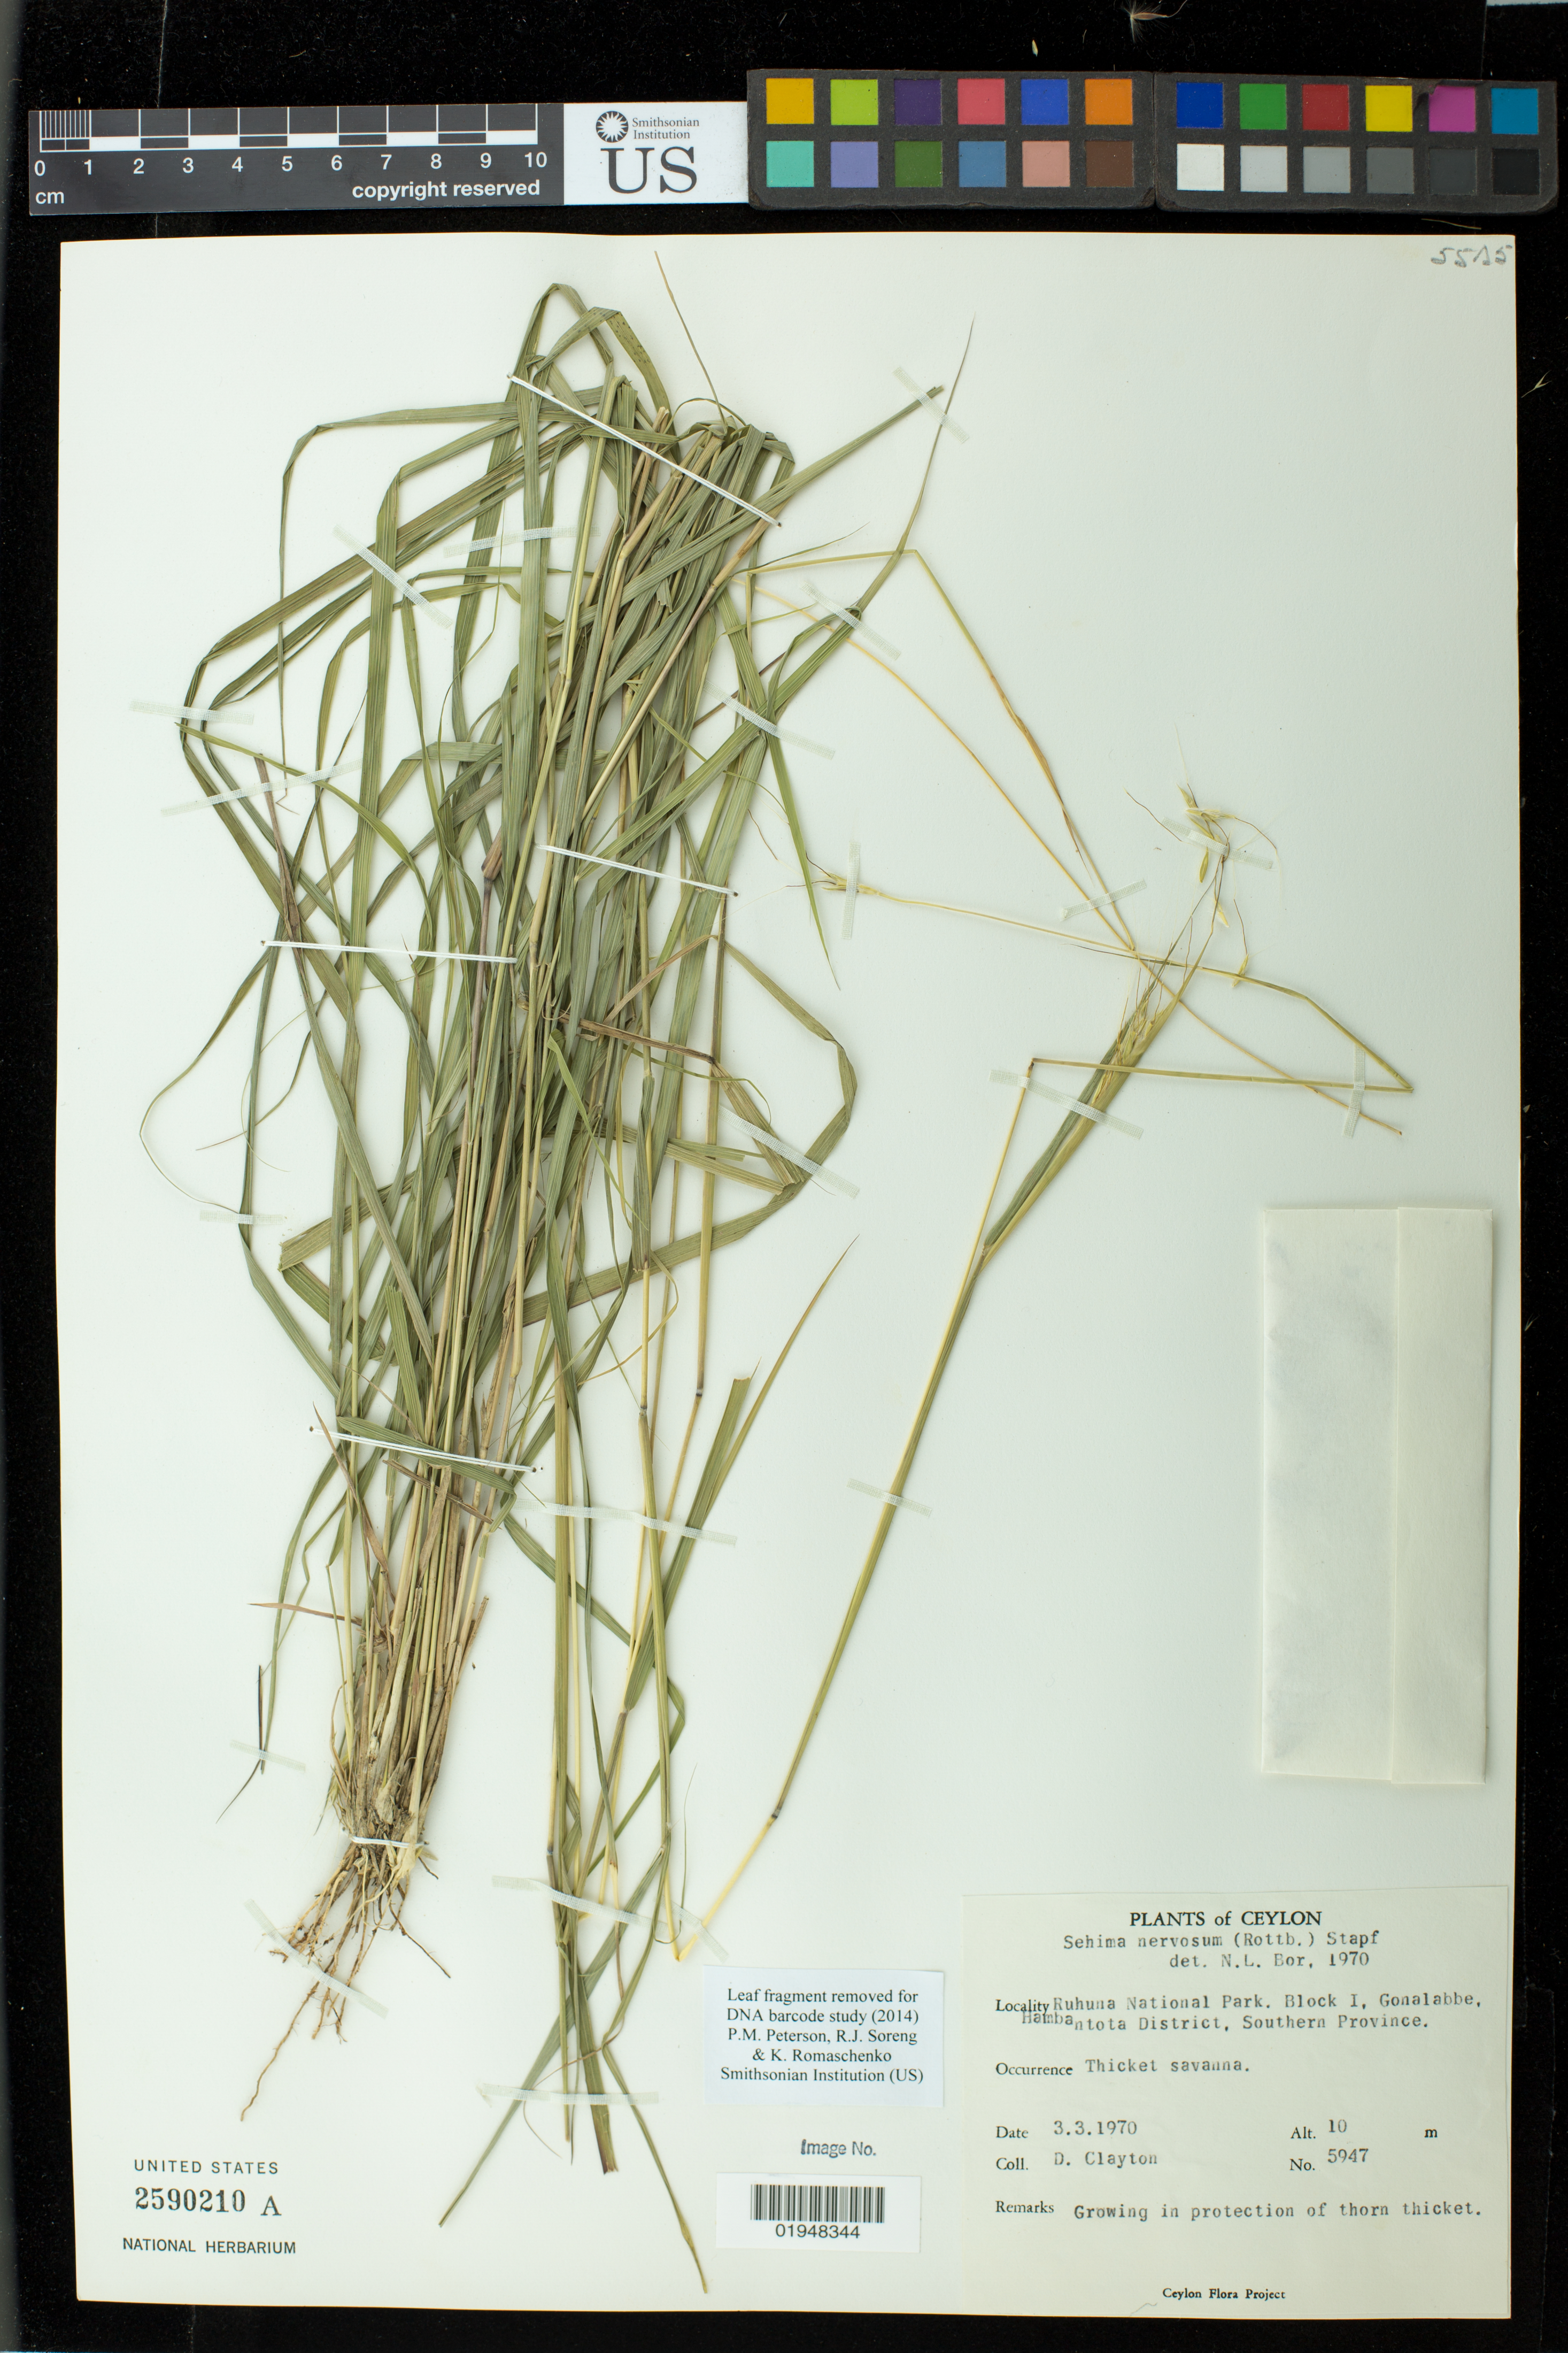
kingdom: Plantae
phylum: Tracheophyta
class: Liliopsida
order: Poales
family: Poaceae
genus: Sehima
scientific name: Sehima nervosum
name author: (Rottler) Stapf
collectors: D. Clayton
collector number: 5947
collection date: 1970-03-03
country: Sri Lanka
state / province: Southern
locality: Ruhuna National Park. Block I, Gonalabbe, Hambantota District, Southern Province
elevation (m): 10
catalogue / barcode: US 2590210A